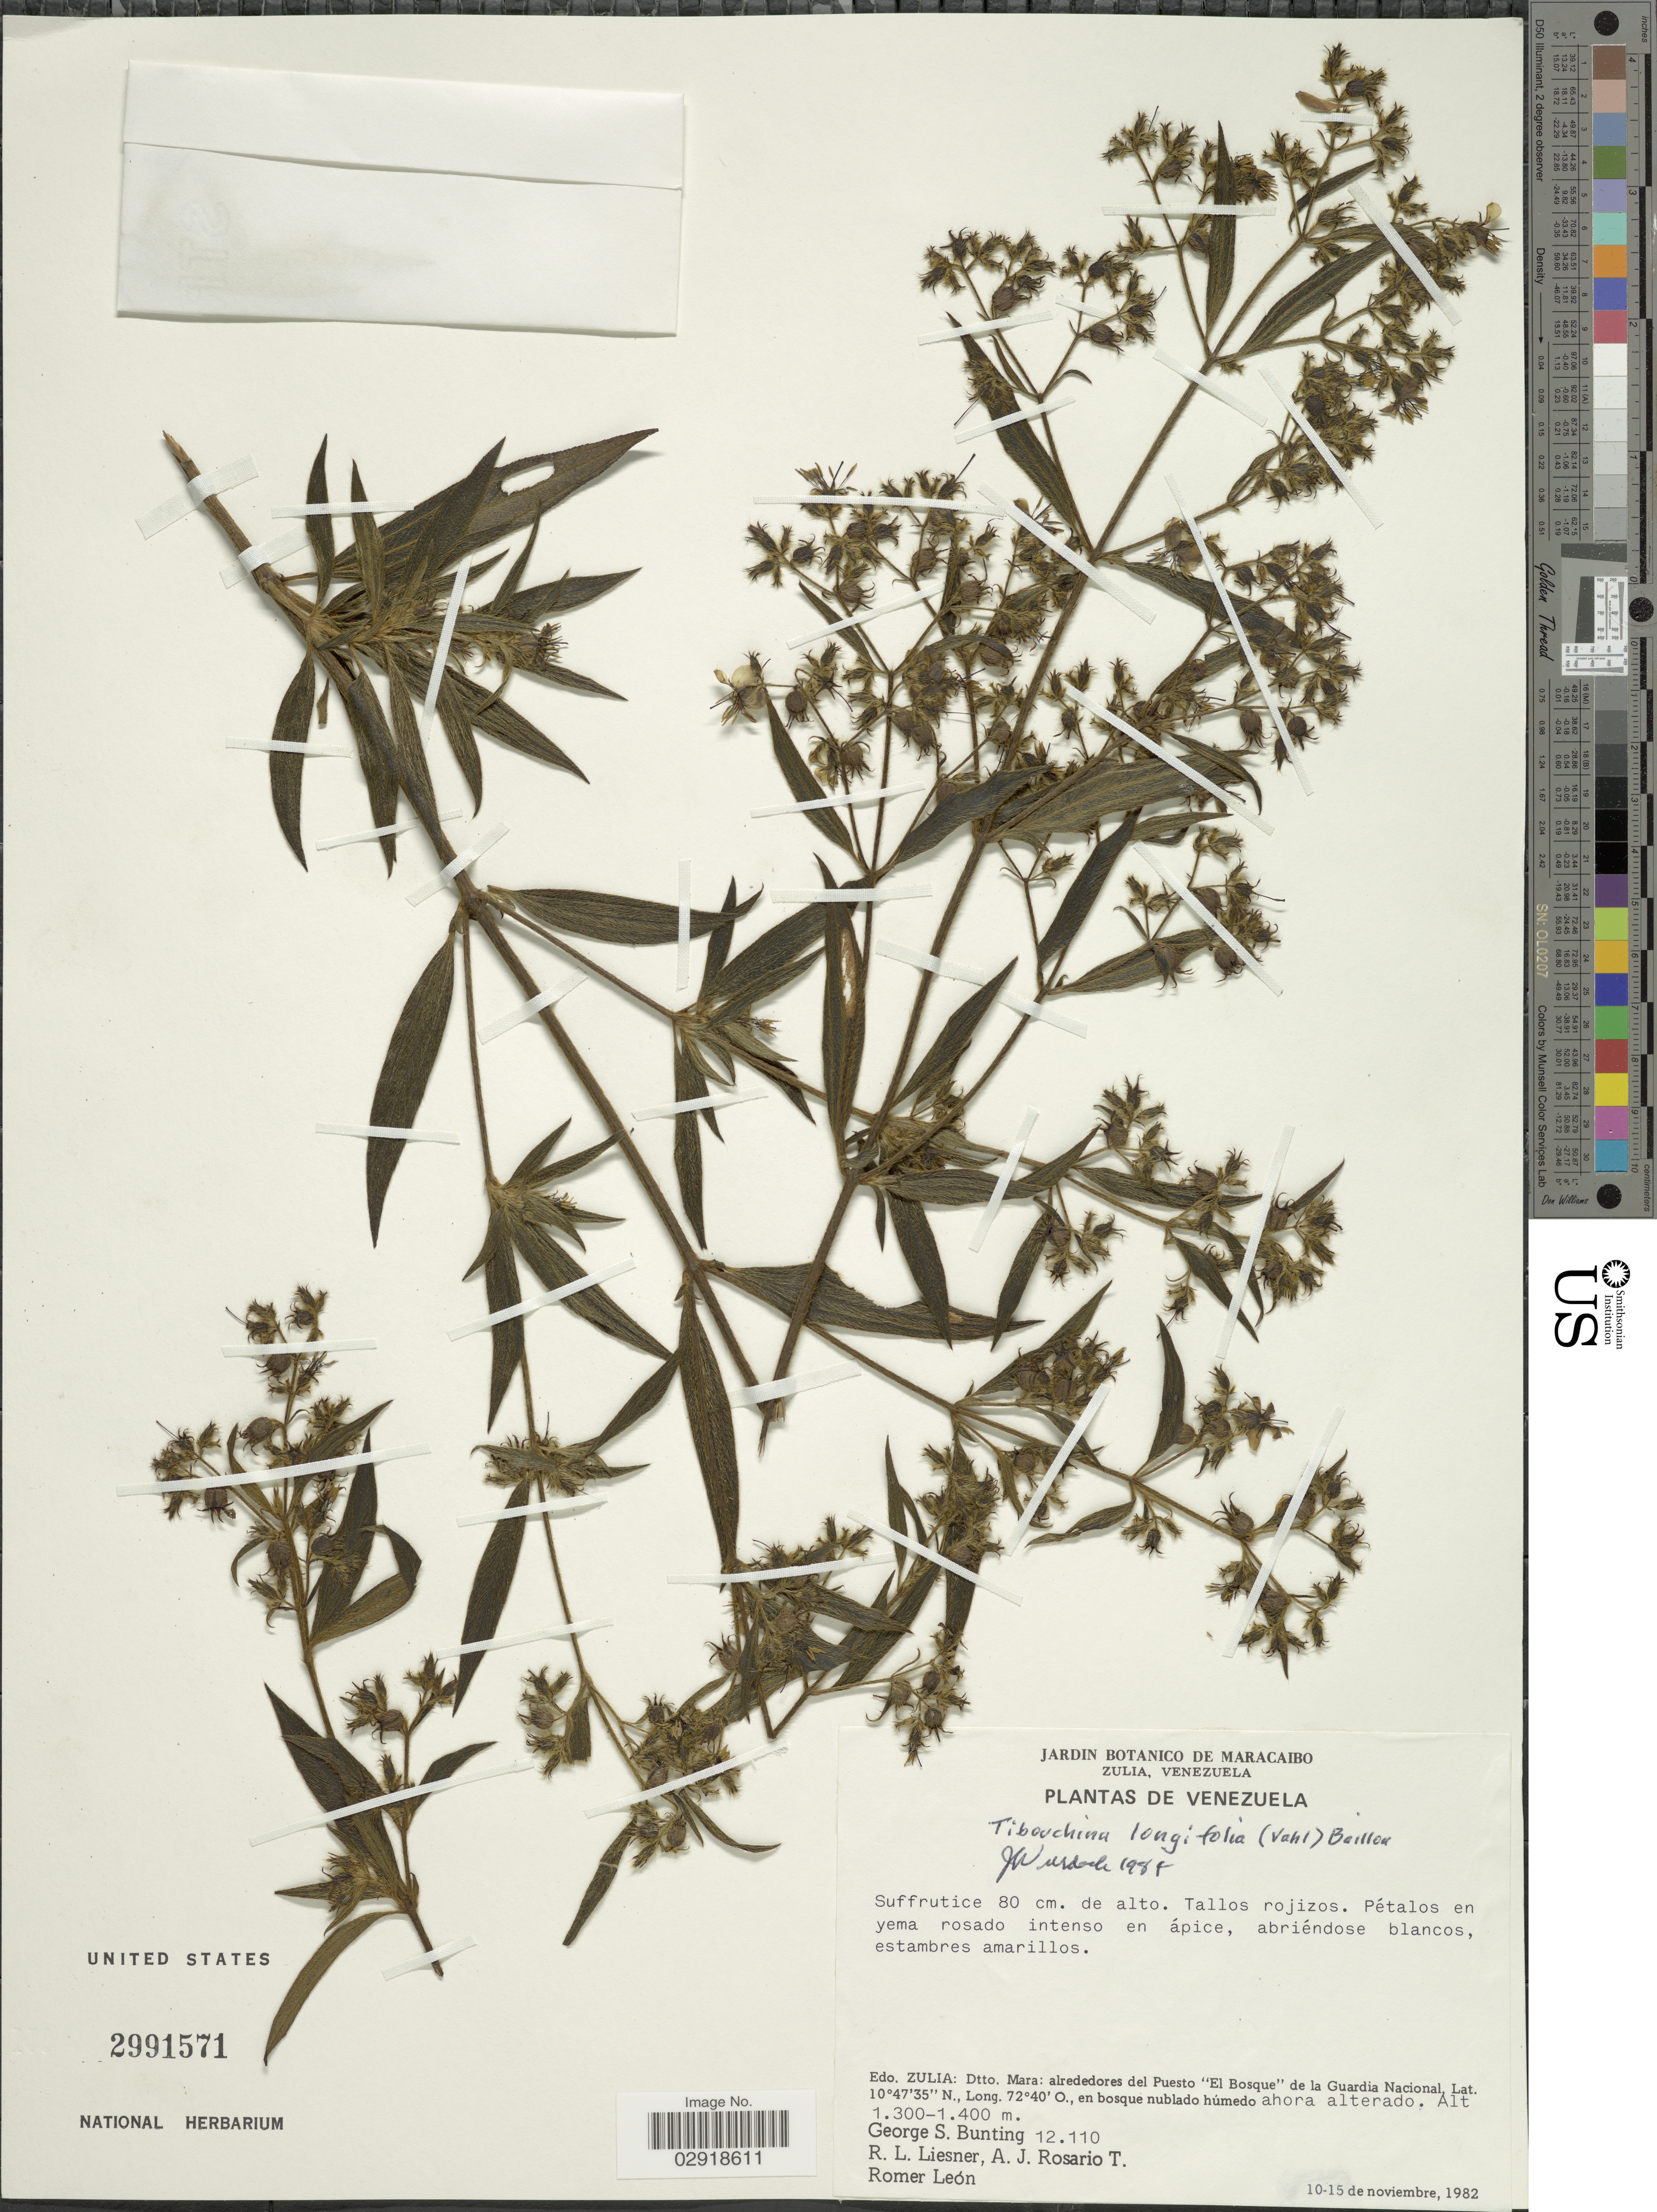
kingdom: Plantae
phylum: Tracheophyta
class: Magnoliopsida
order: Myrtales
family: Melastomataceae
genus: Chaetogastra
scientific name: Chaetogastra longifolia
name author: (Vahl) DC.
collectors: G. S. Bunting, R. L. Liesner, A. Rosario T. & R. León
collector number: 12110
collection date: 1982-11-10/1982-11-15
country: Venezuela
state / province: Zulia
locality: Edo. Zulia: Dtto. Mara: alrededores del Puesto "El Bosque" de la Guardia Nacional.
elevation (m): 1300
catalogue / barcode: US 2991571